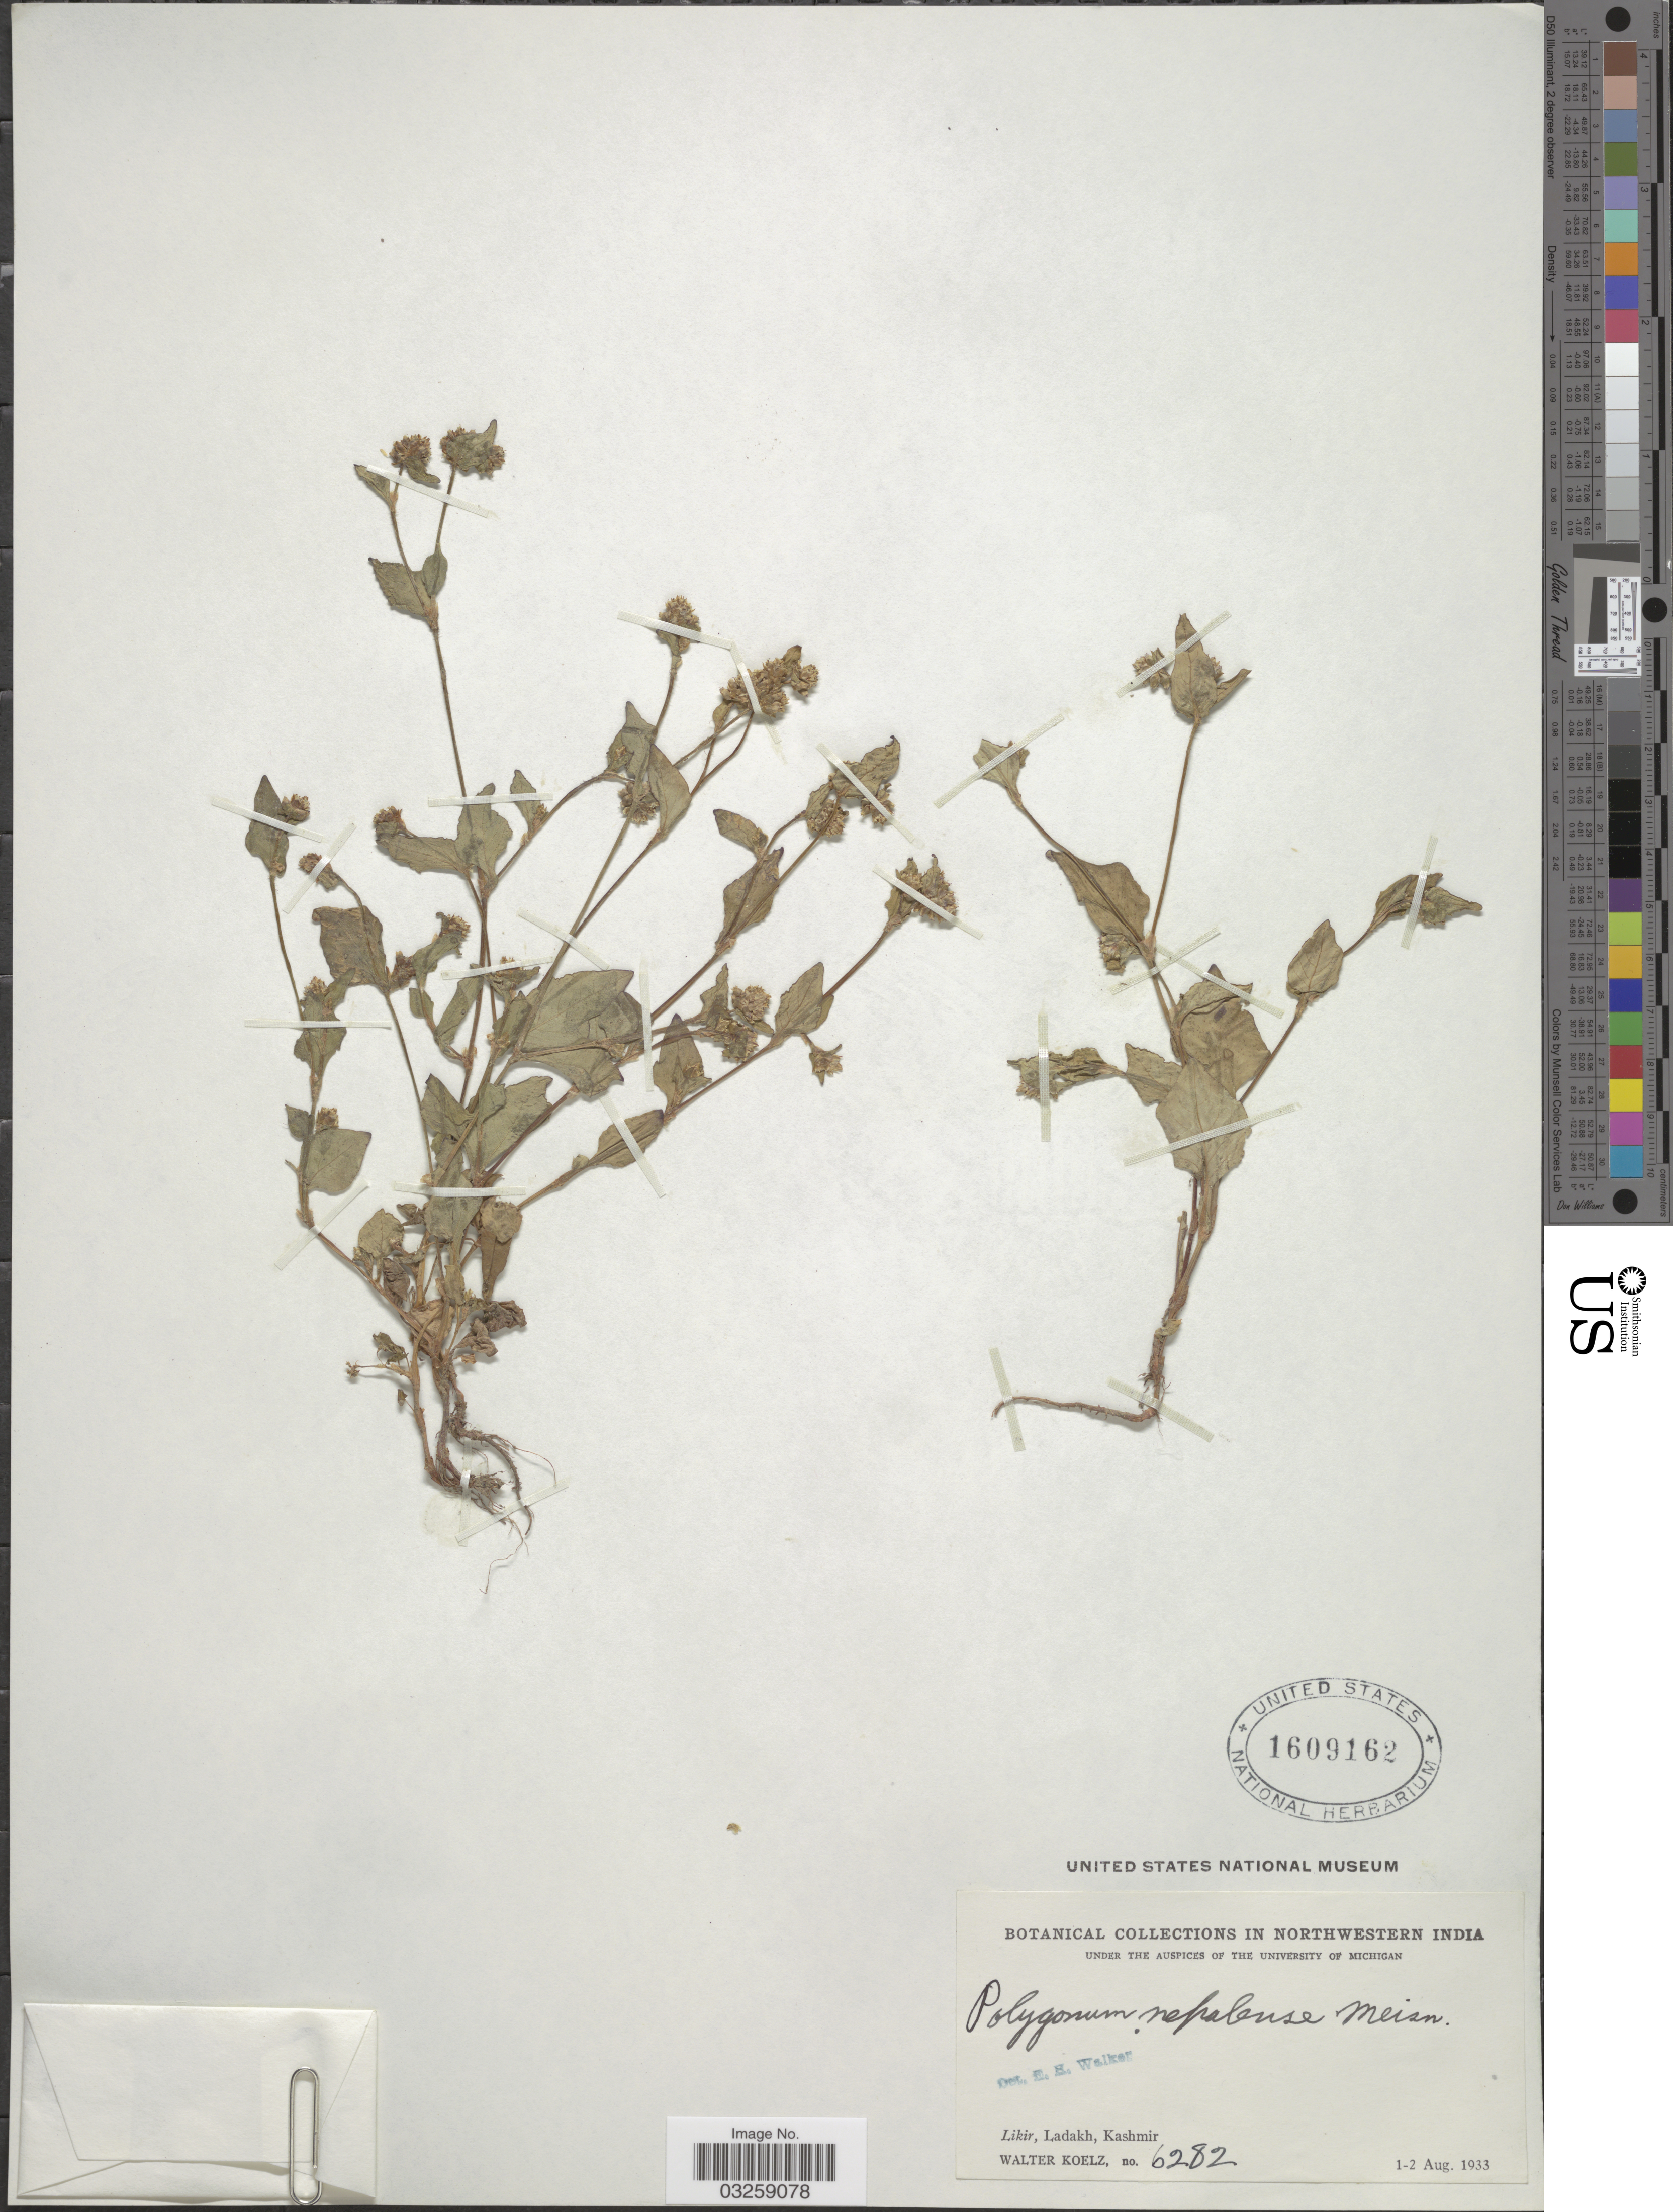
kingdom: Plantae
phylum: Tracheophyta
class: Magnoliopsida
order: Caryophyllales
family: Polygonaceae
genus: Polygonum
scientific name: Polygonum nepalense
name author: Meisn.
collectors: W. N. Koelz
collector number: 6282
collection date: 1933-08-01/1933-08-02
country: India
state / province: Jammu and Kashmir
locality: Northwestern India. Likir, Ladakh, Kashmir.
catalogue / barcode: US 1609162